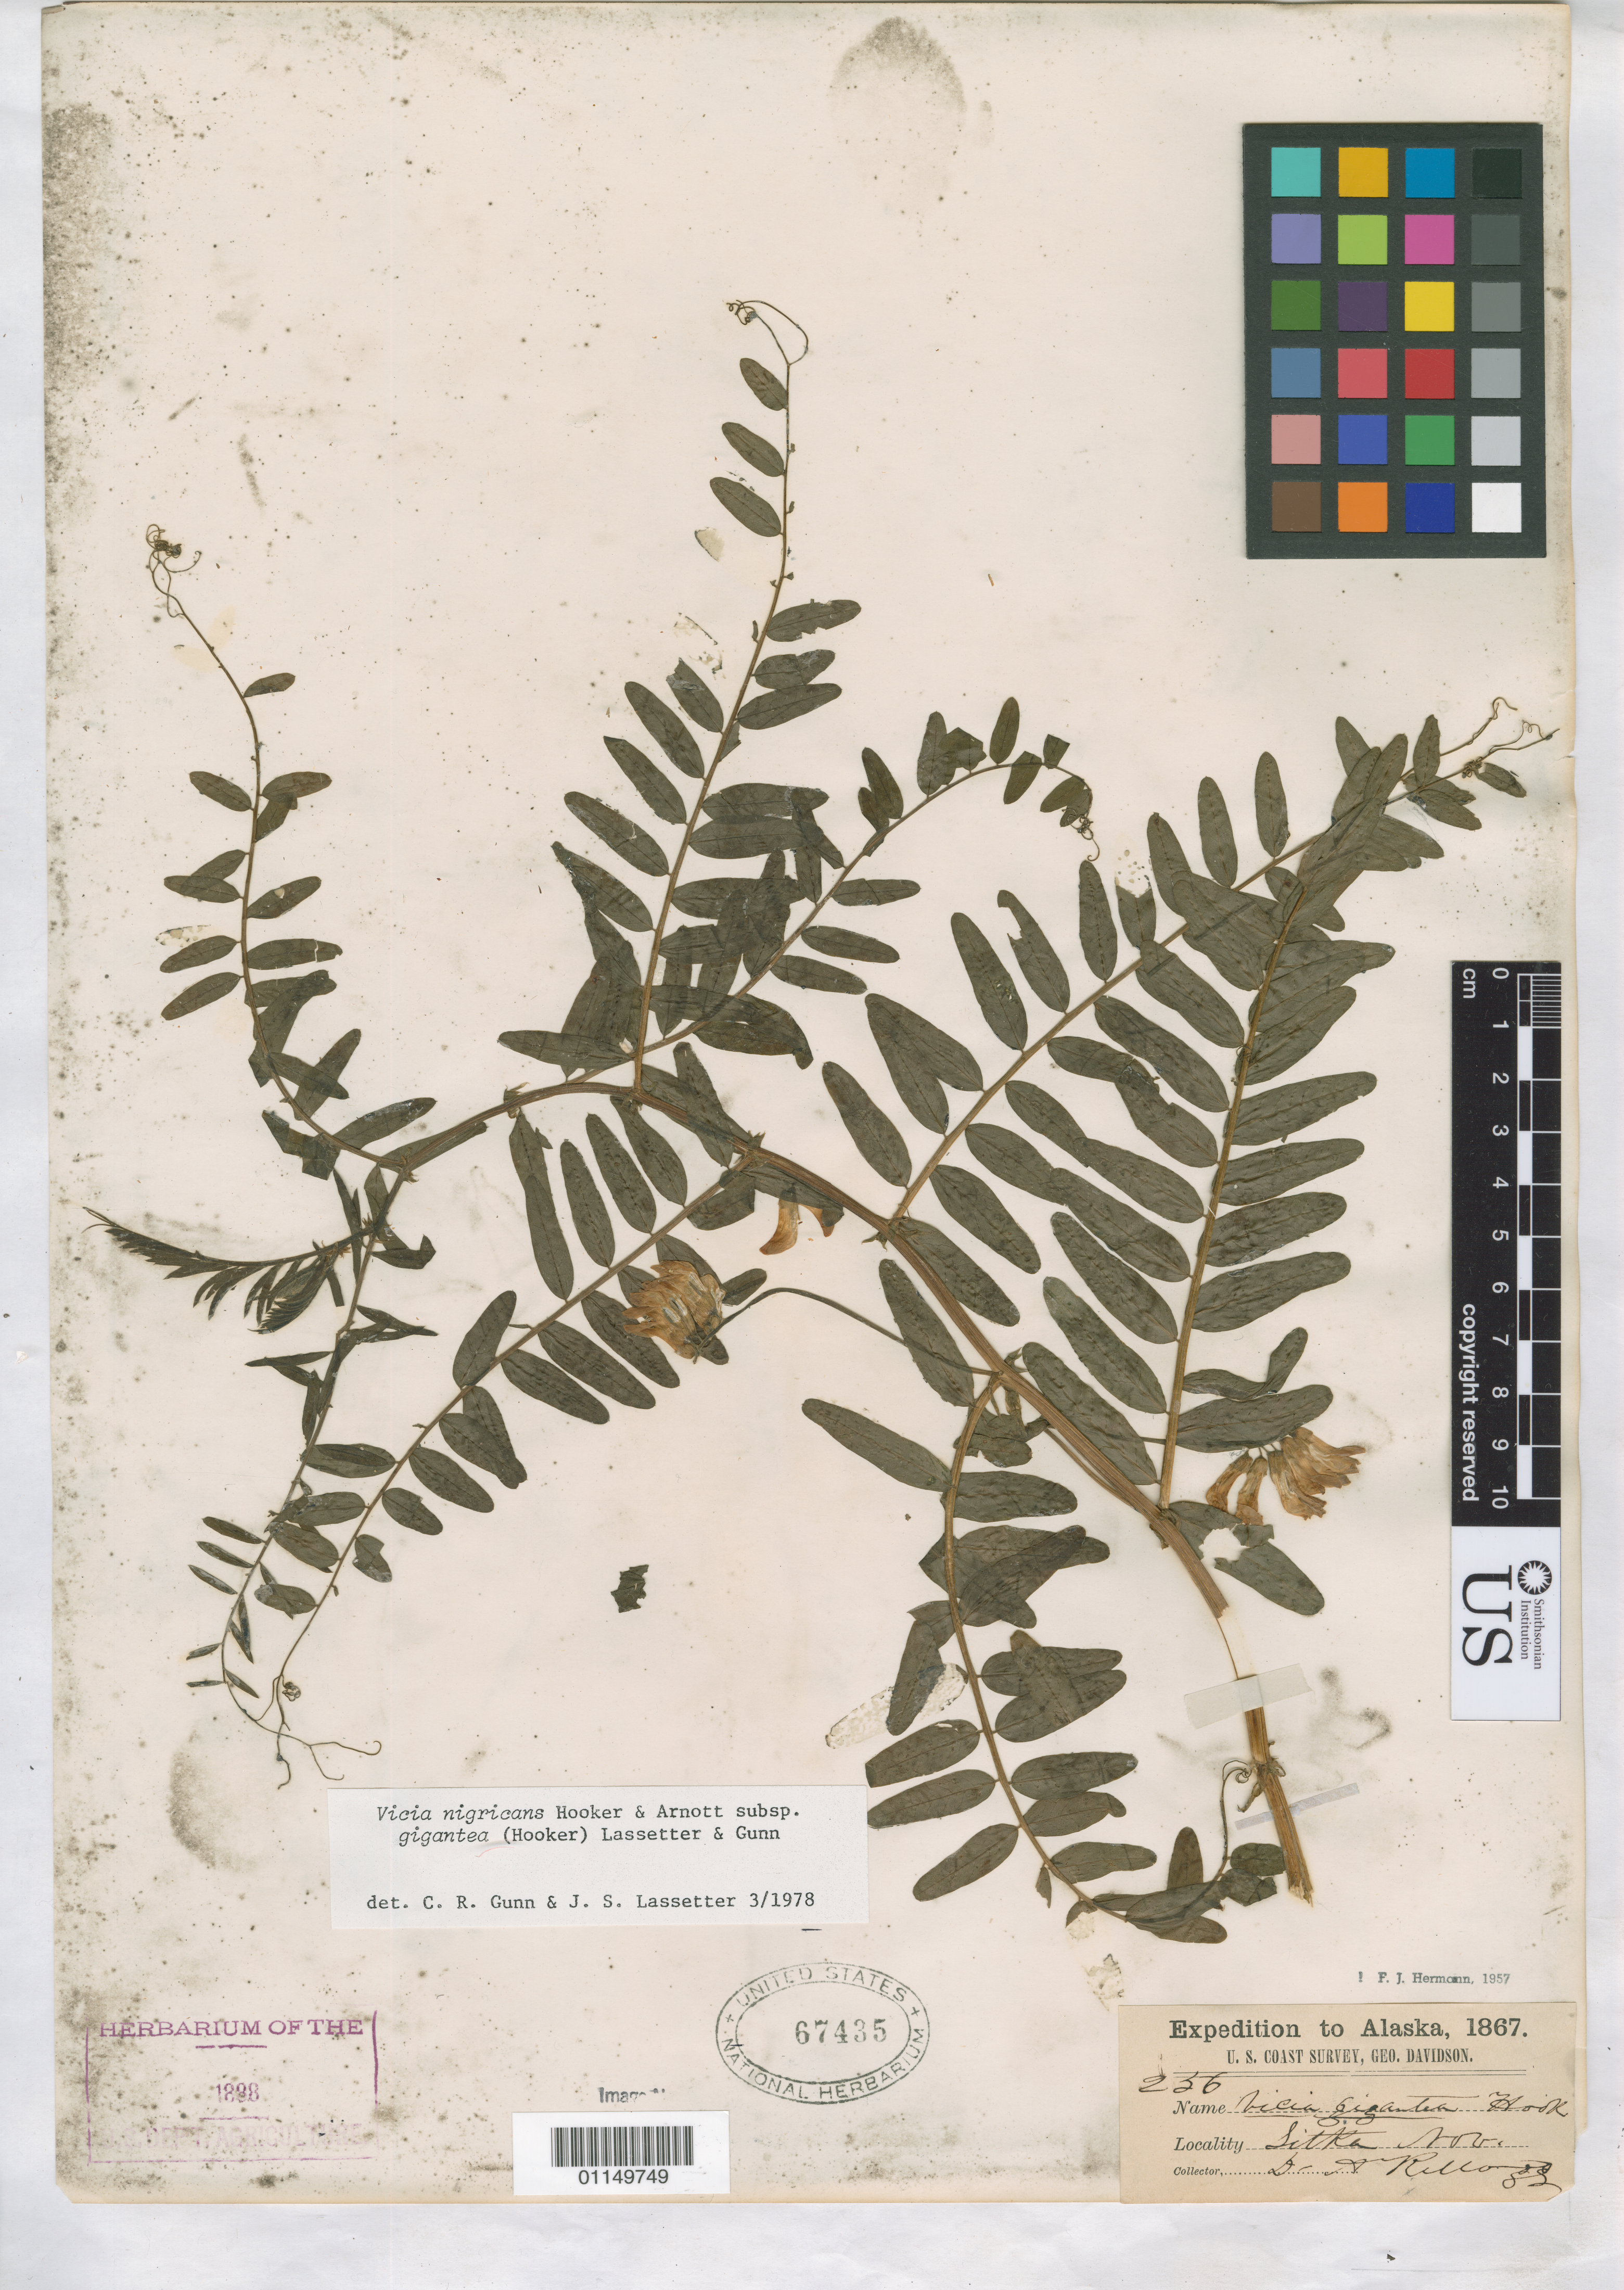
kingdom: Plantae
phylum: Tracheophyta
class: Magnoliopsida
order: Fabales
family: Fabaceae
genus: Vicia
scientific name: Vicia nigricans subsp. gigantea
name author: Hook. & Arn.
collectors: A. Kellogg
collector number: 256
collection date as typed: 1867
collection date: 1867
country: United States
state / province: Alaska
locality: Sitka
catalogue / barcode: US 67435